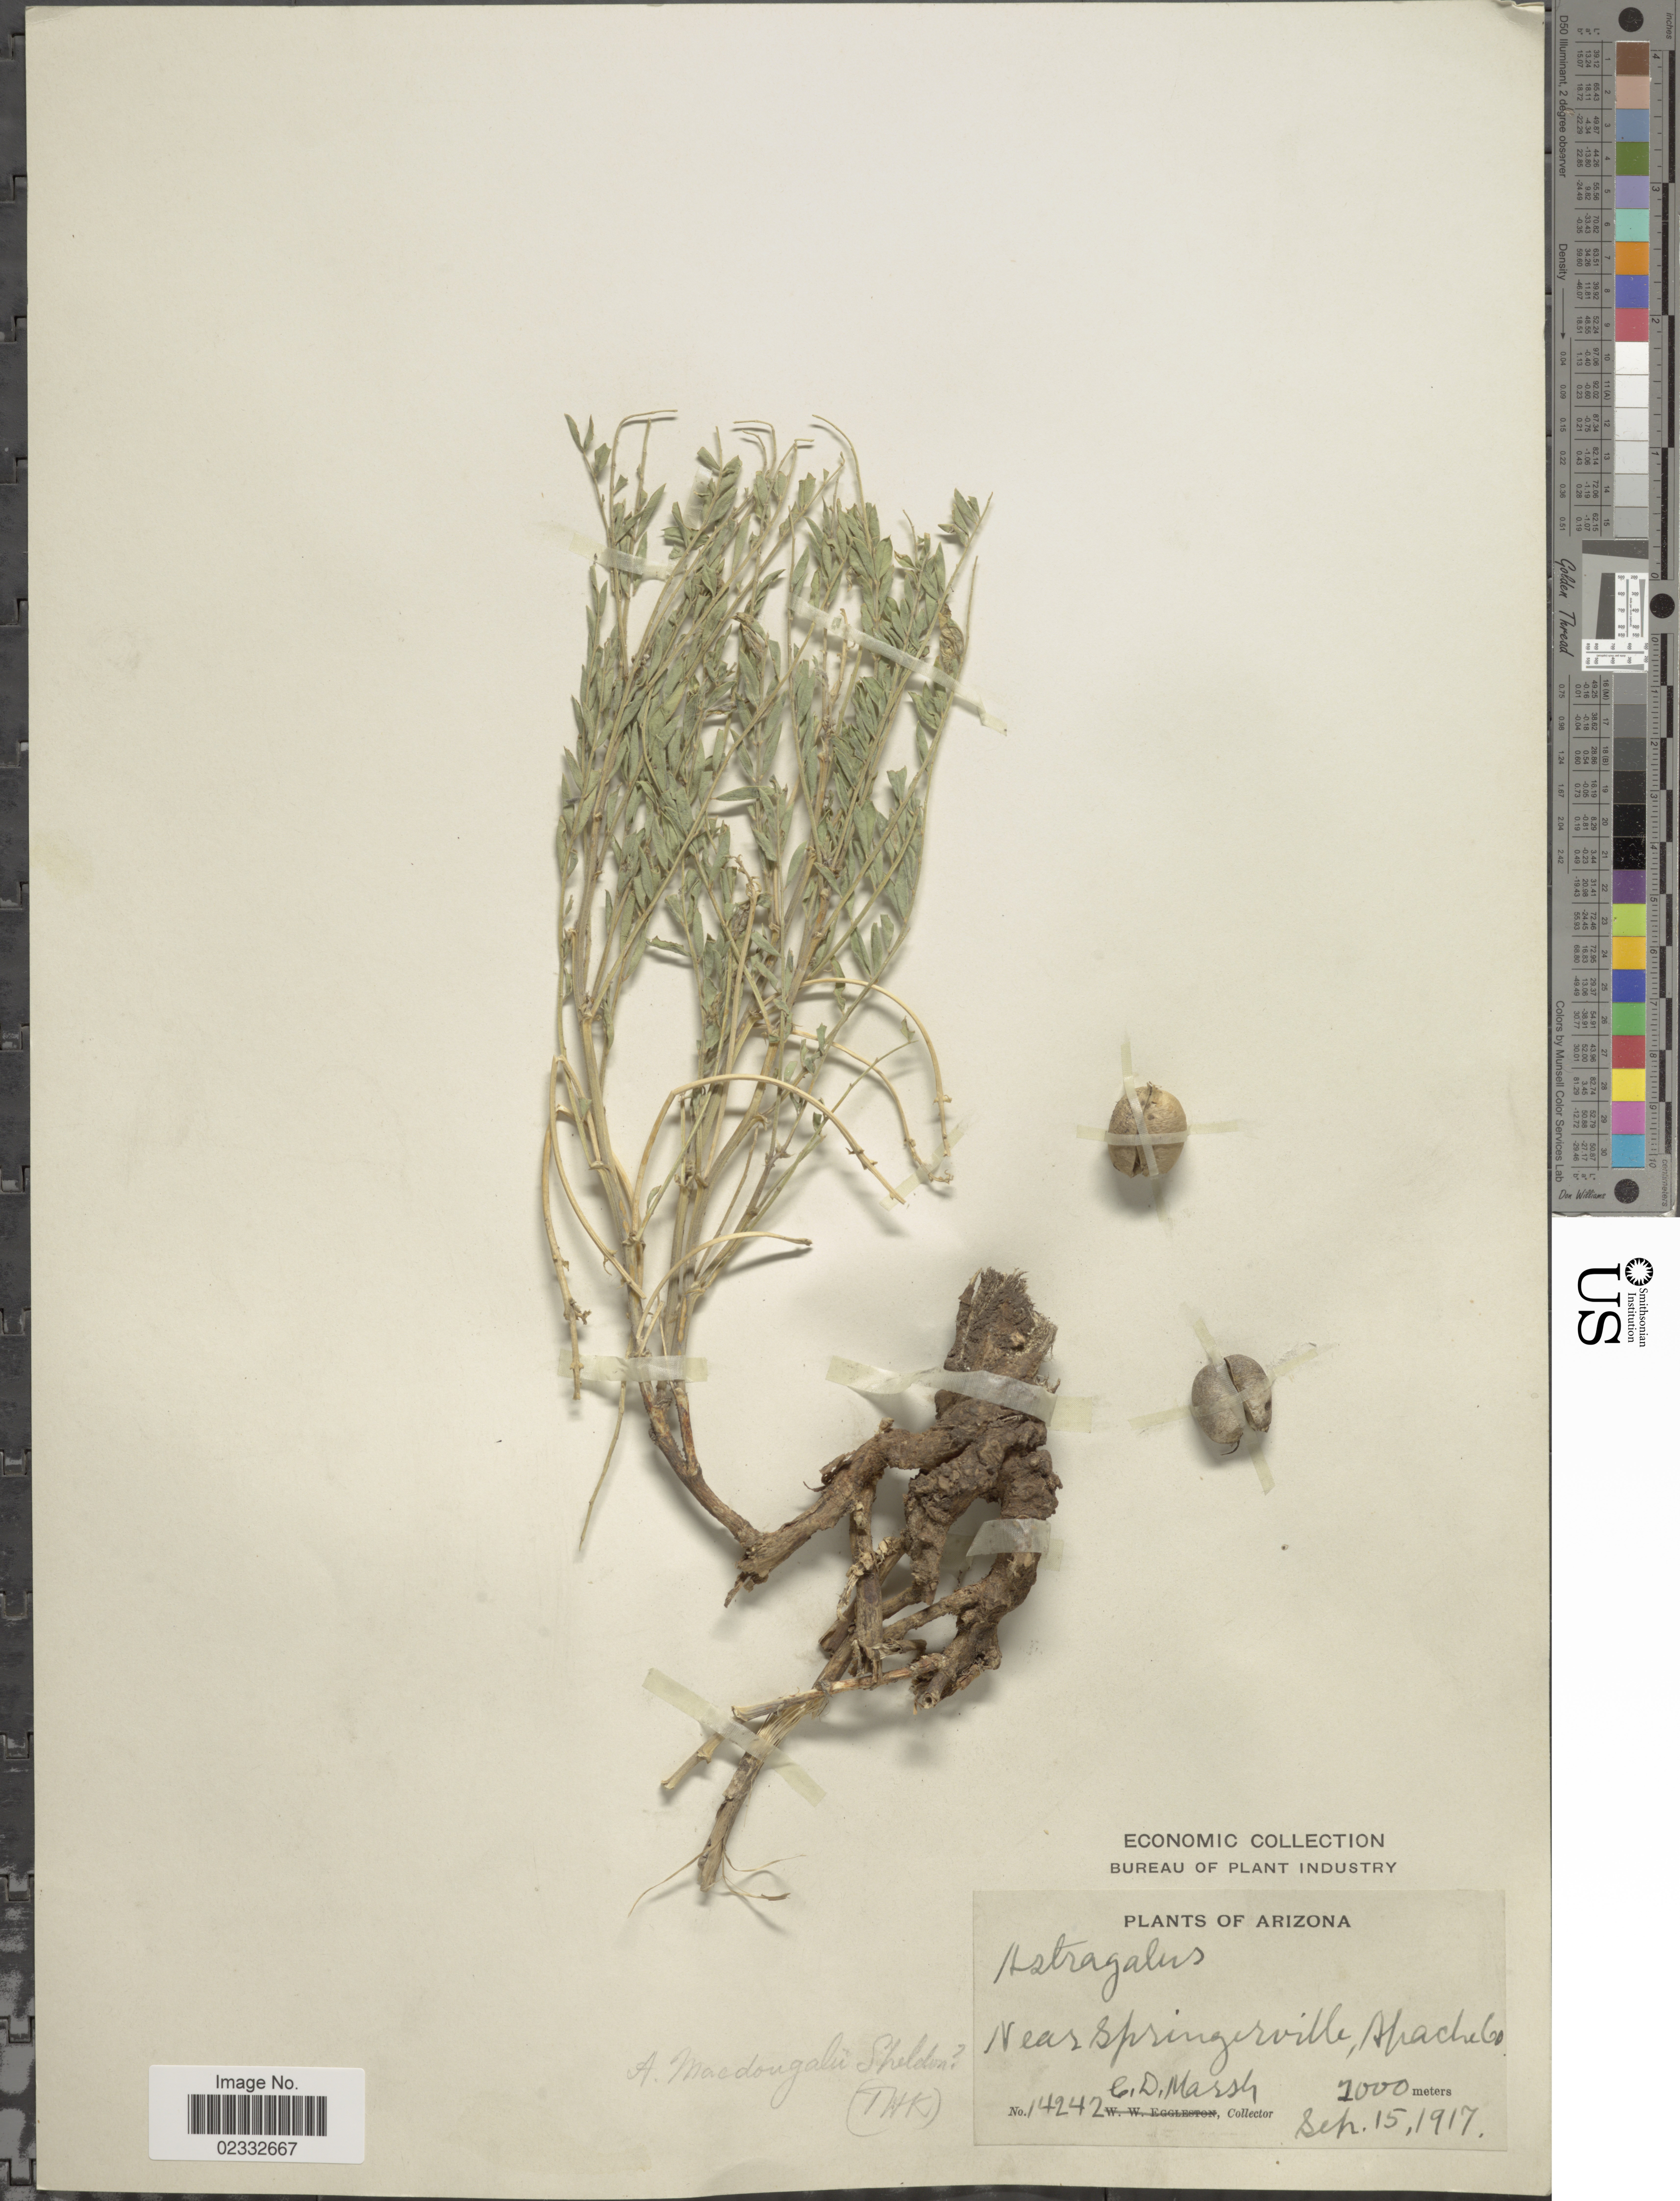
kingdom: Plantae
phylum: Tracheophyta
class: Magnoliopsida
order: Fabales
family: Fabaceae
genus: Astragalus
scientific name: Astragalus macdougalii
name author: E. Sheld.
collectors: C. D. Marsh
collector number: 14242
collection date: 1917-09-15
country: United States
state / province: Arizona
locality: Near Springerville, Hiache Co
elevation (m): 1000